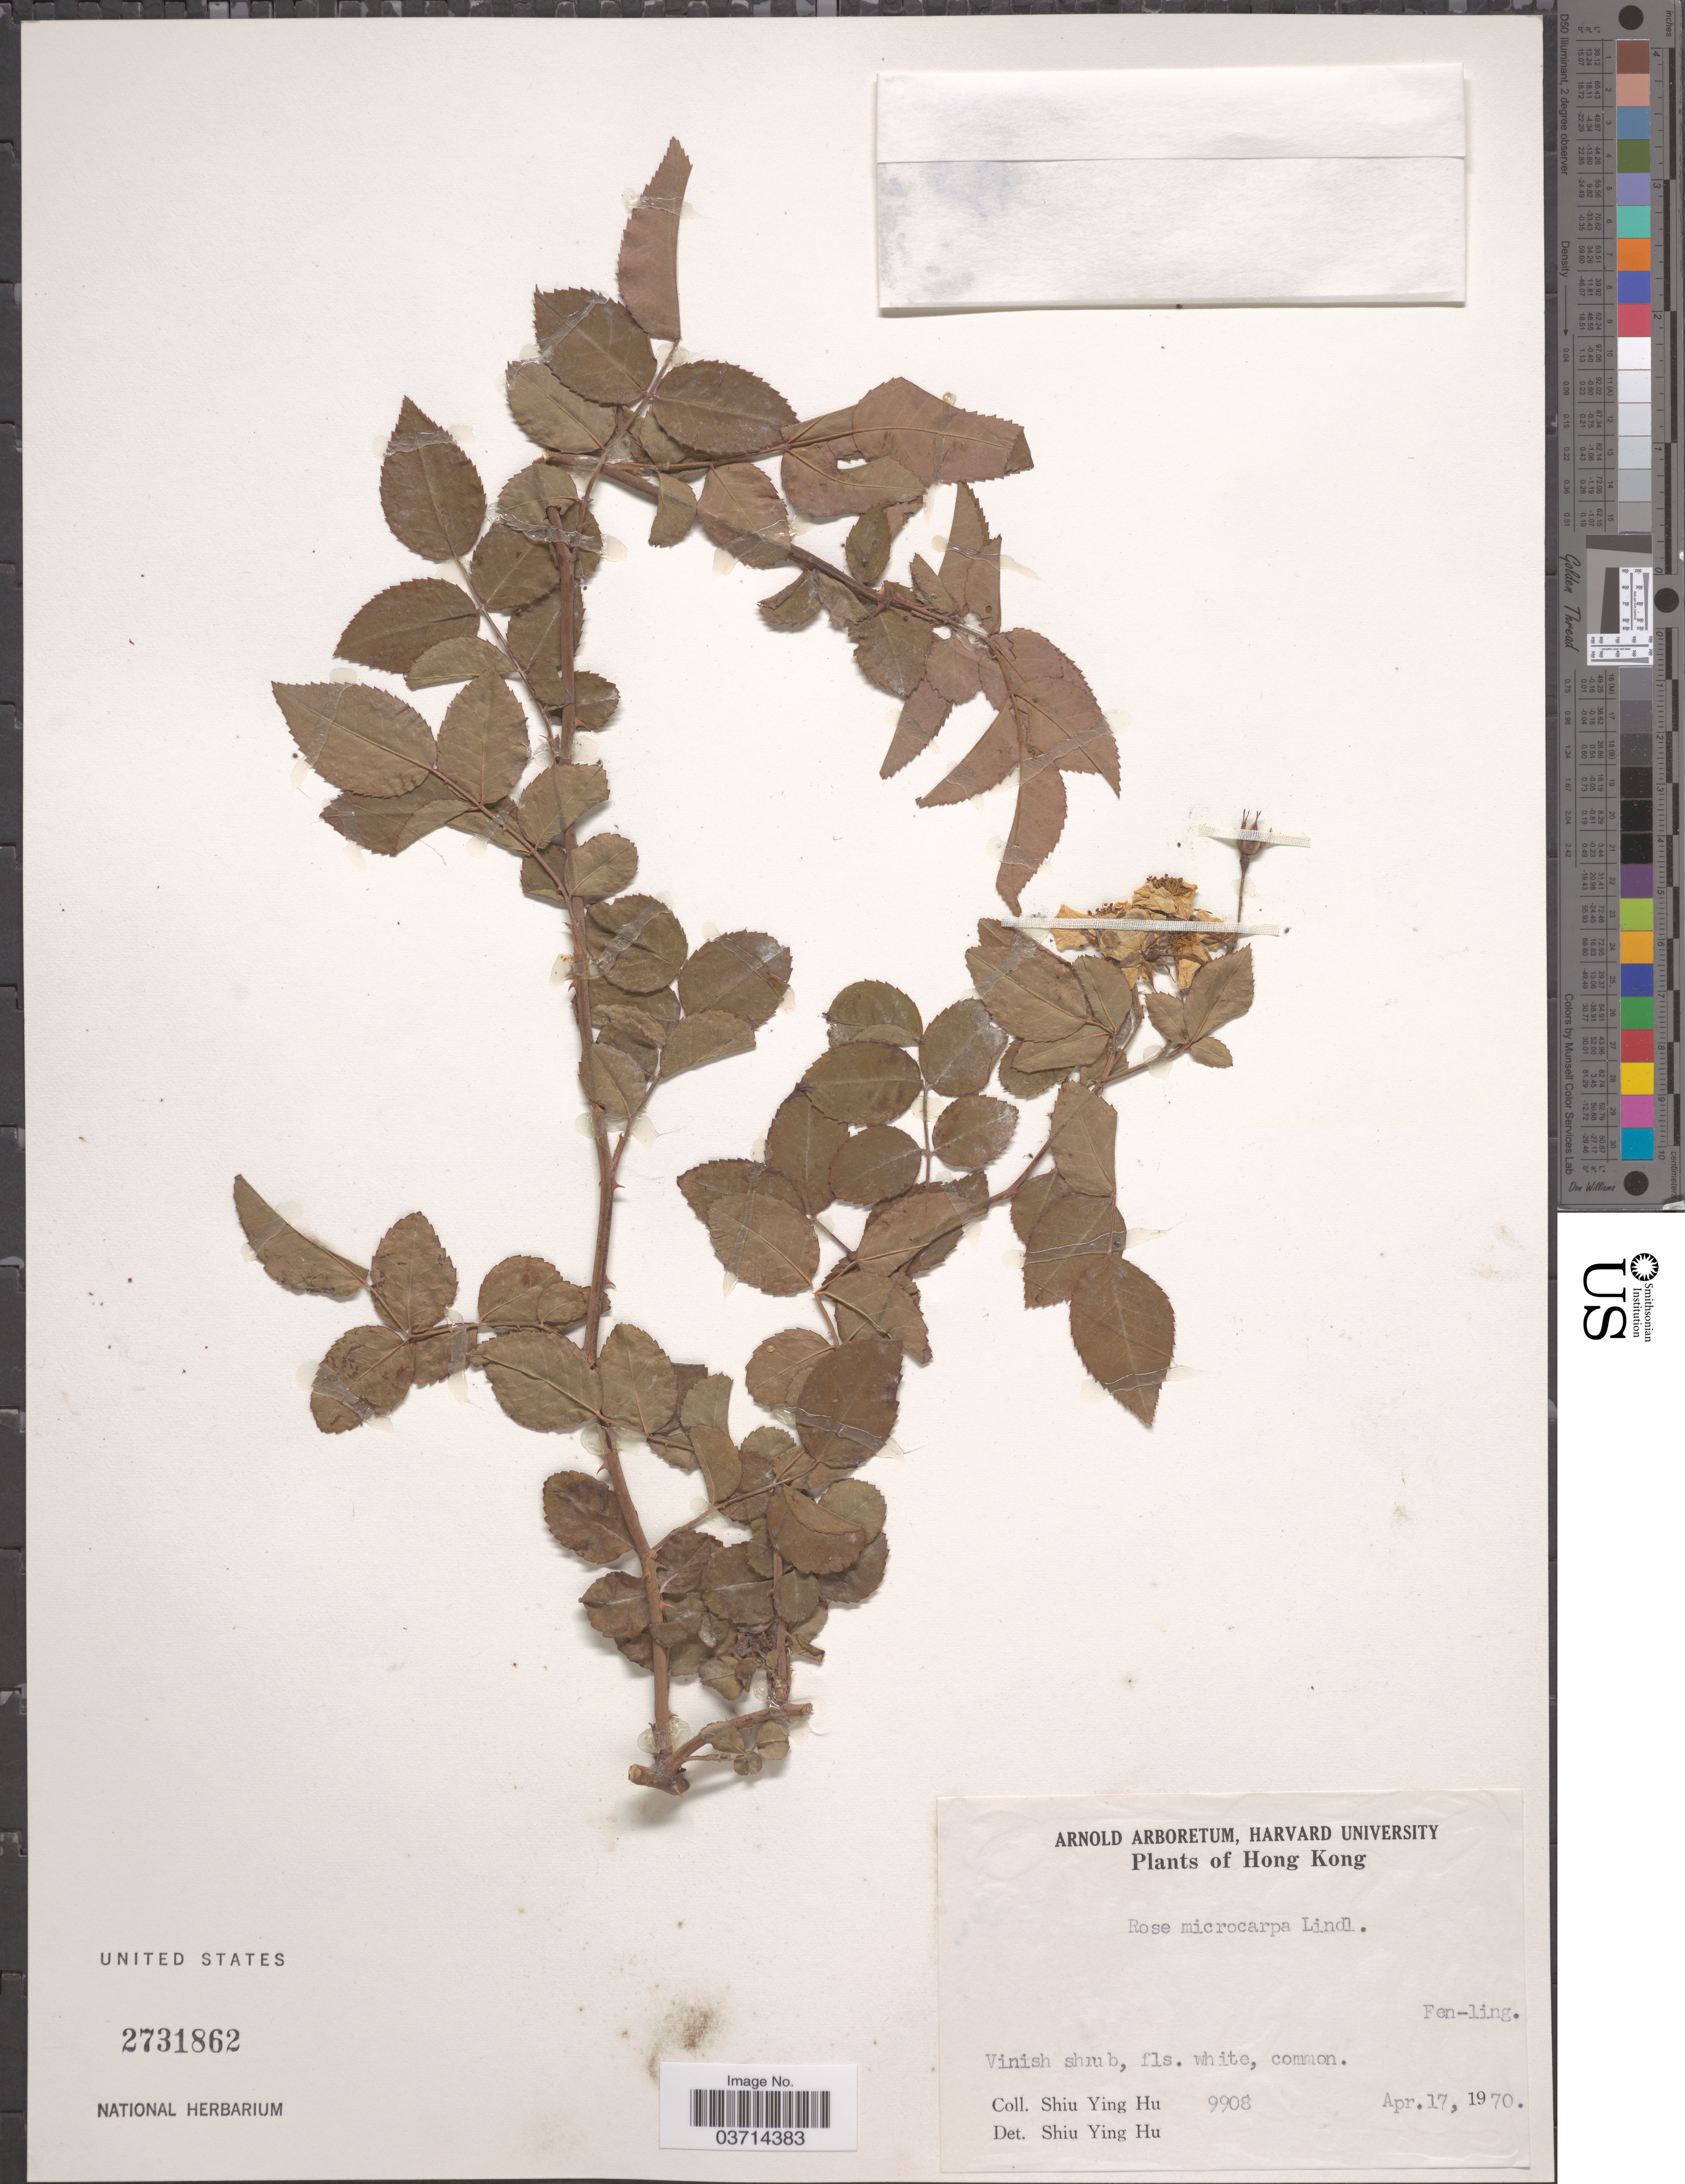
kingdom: Plantae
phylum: Tracheophyta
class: Magnoliopsida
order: Rosales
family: Rosaceae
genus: Rosa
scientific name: Rosa microcarpa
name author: Lindl.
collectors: S. Y. Hu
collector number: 9908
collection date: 1970-04-17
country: China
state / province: Hong Kong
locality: Fen-ling.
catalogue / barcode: US 2731862